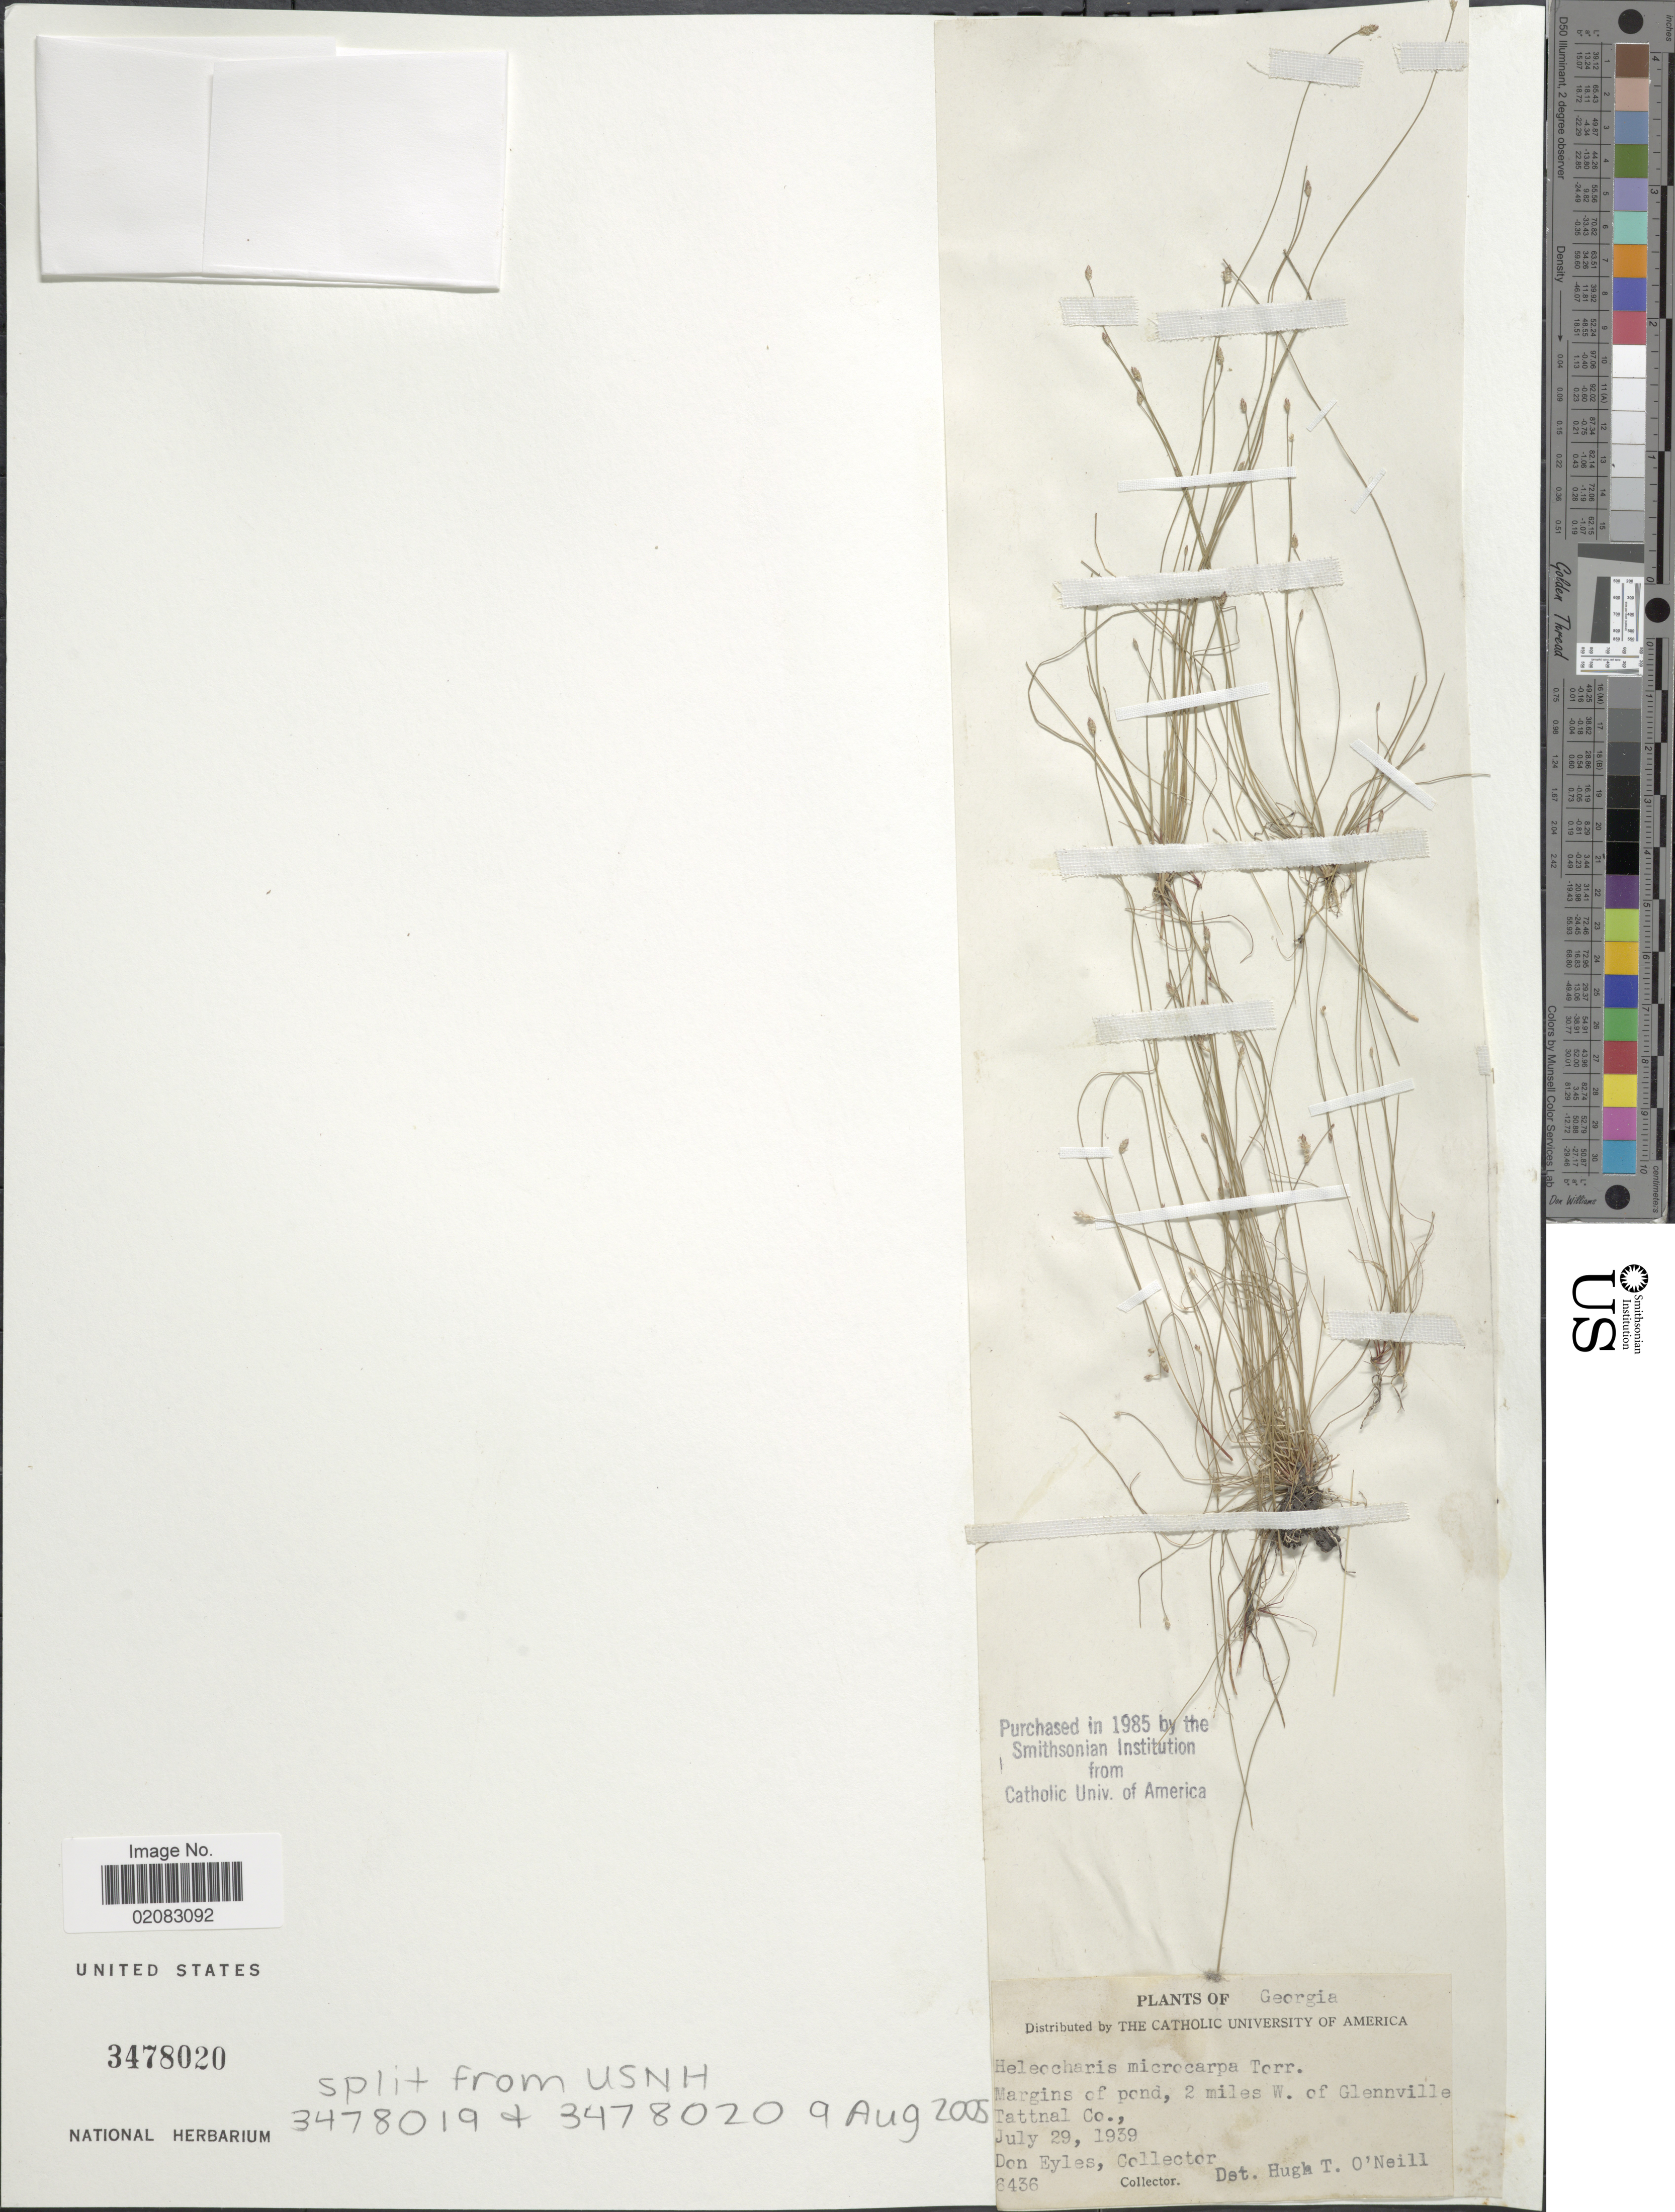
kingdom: Plantae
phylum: Tracheophyta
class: Liliopsida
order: Poales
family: Cyperaceae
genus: Eleocharis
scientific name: Eleocharis microcarpa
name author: Torr.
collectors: D. Eyles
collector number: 6436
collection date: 1939-07-29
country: United States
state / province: Georgia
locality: Margins of pond, 2 miles W. of Glennville Tattnal Co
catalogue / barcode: US 3478020